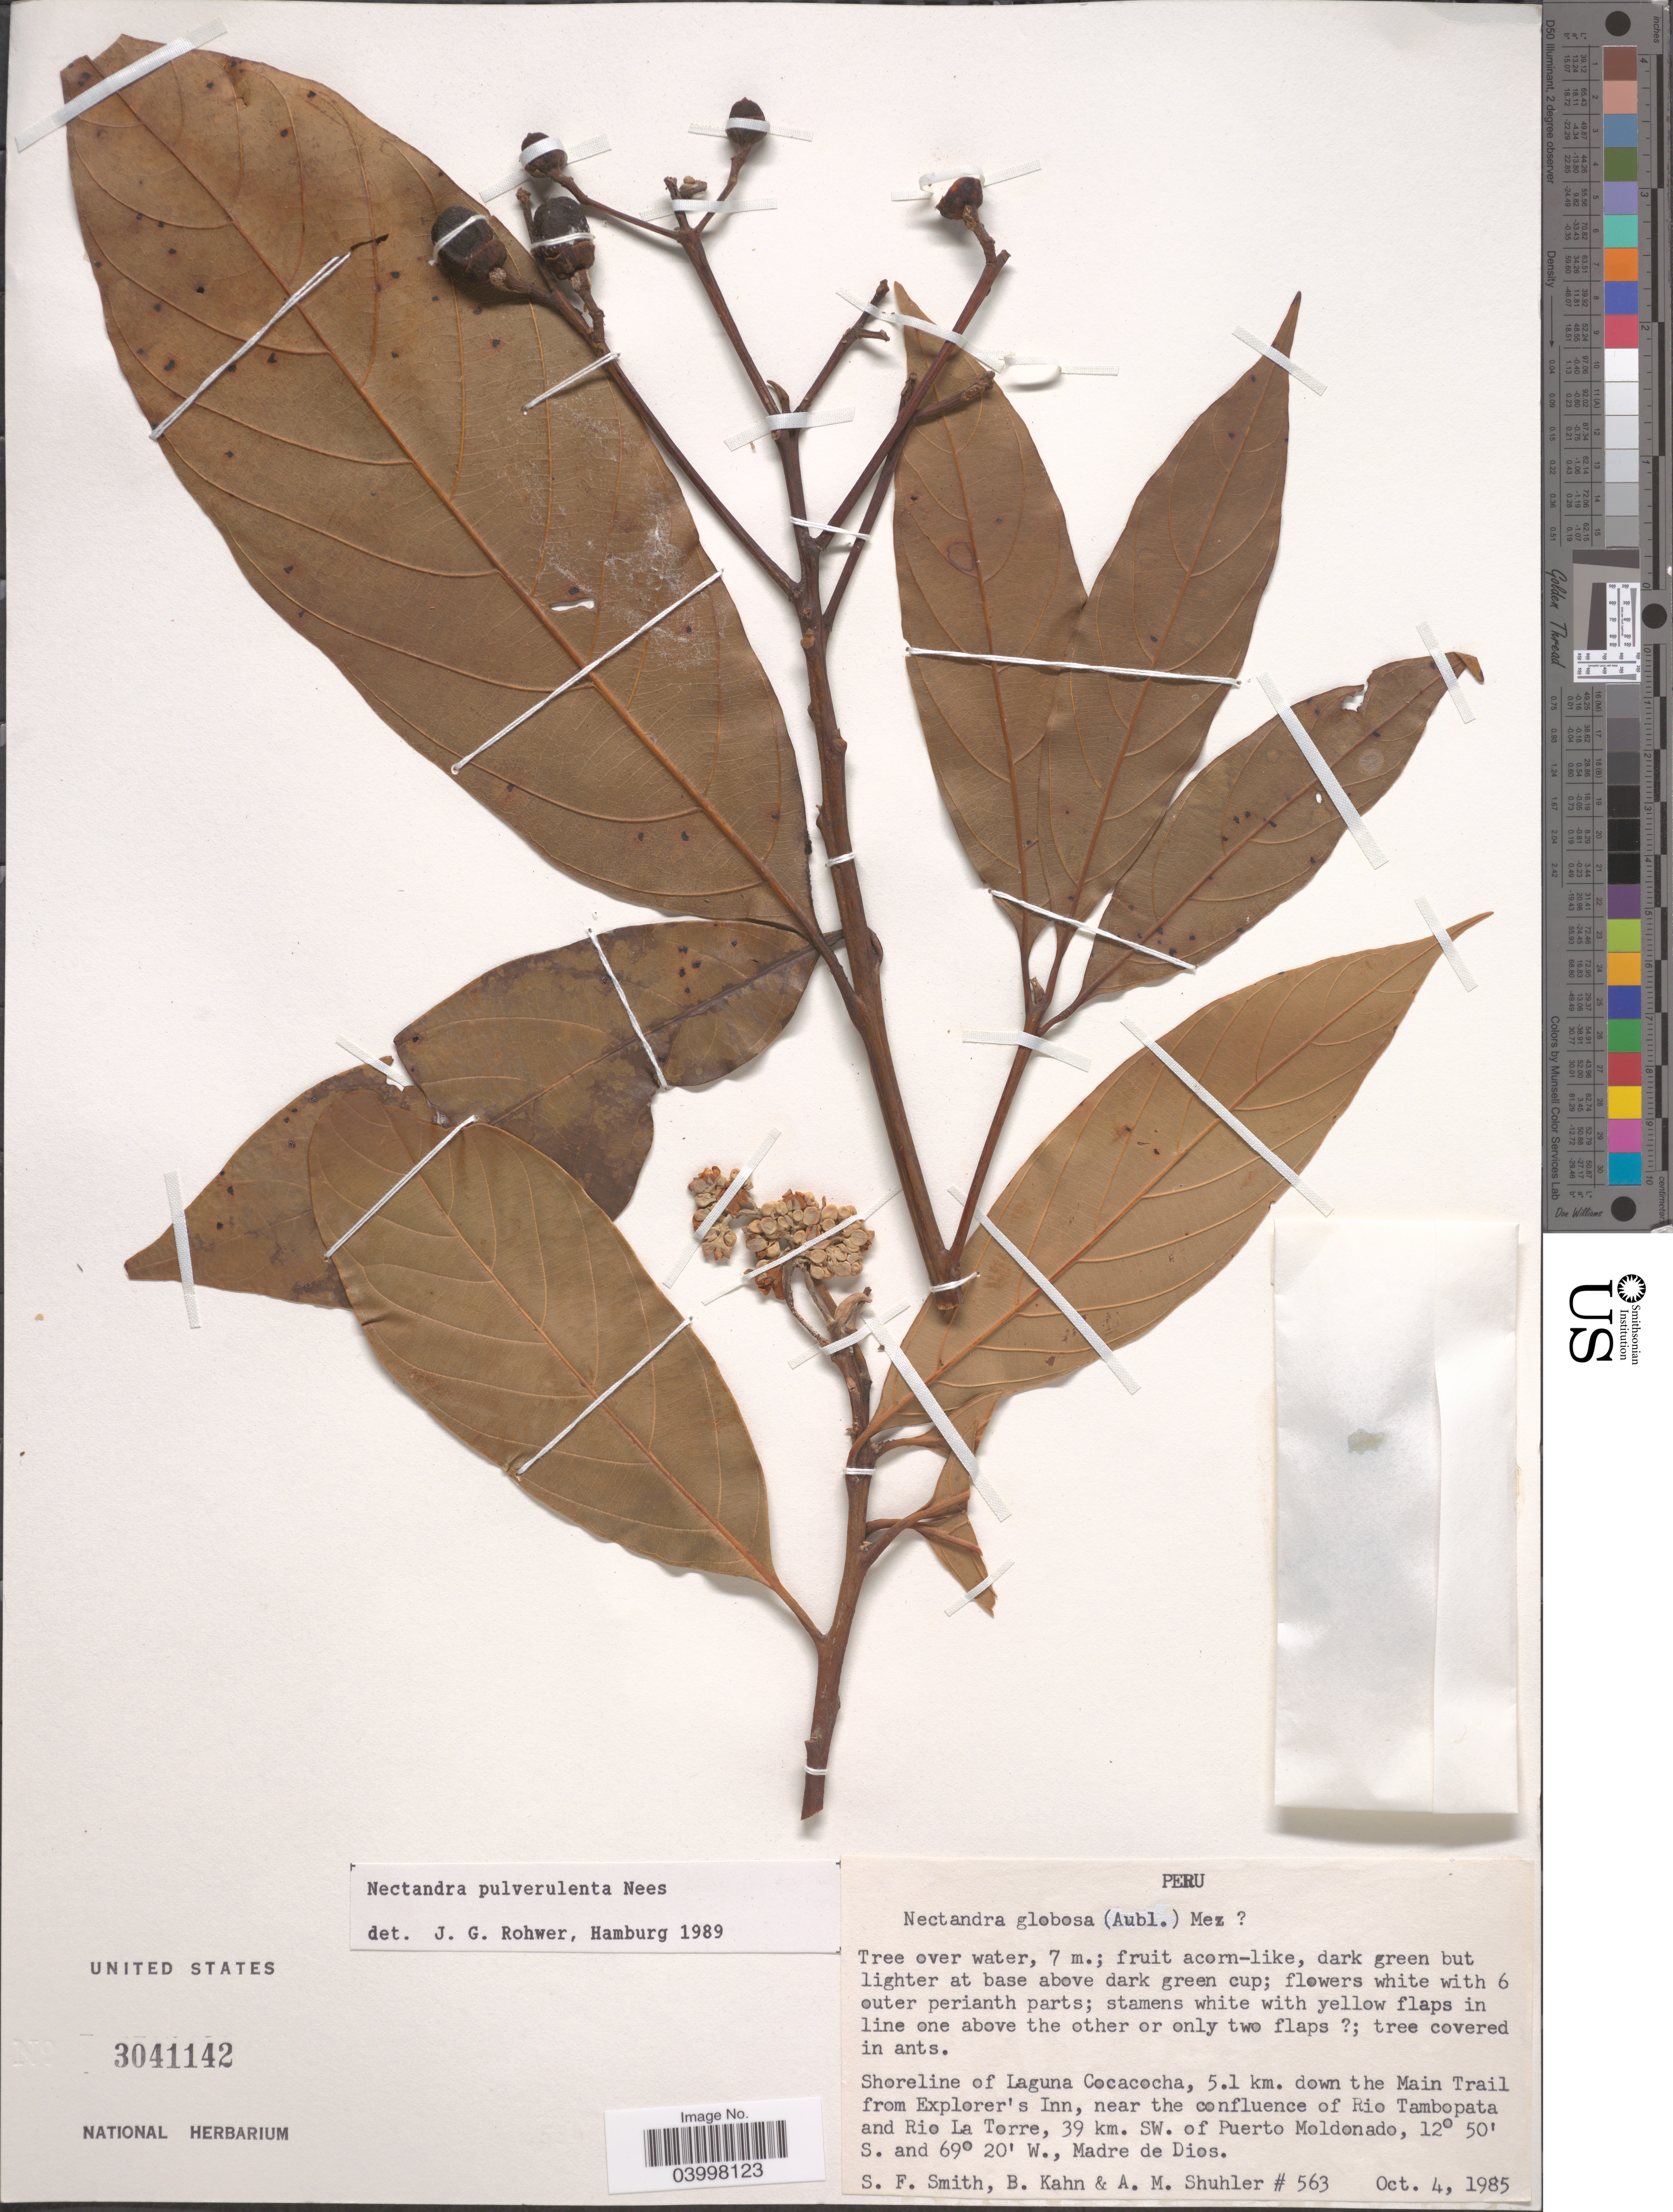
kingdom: Plantae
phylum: Tracheophyta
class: Magnoliopsida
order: Laurales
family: Lauraceae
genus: Nectandra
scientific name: Nectandra pulverulenta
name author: Nees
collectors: S.F. Smith, B. Kahn & A. Shuhler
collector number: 563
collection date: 1985-10-04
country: Peru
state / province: Madre de Dios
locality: Shoreline of Laguna Cocacocha, 5.1 km. down the Main Trail from Explorer's Inn, near the confluence of Rio Tambopata and Rio La Torre, 39 km. SW. of Puerto Moldonado.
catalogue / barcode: US 3041142